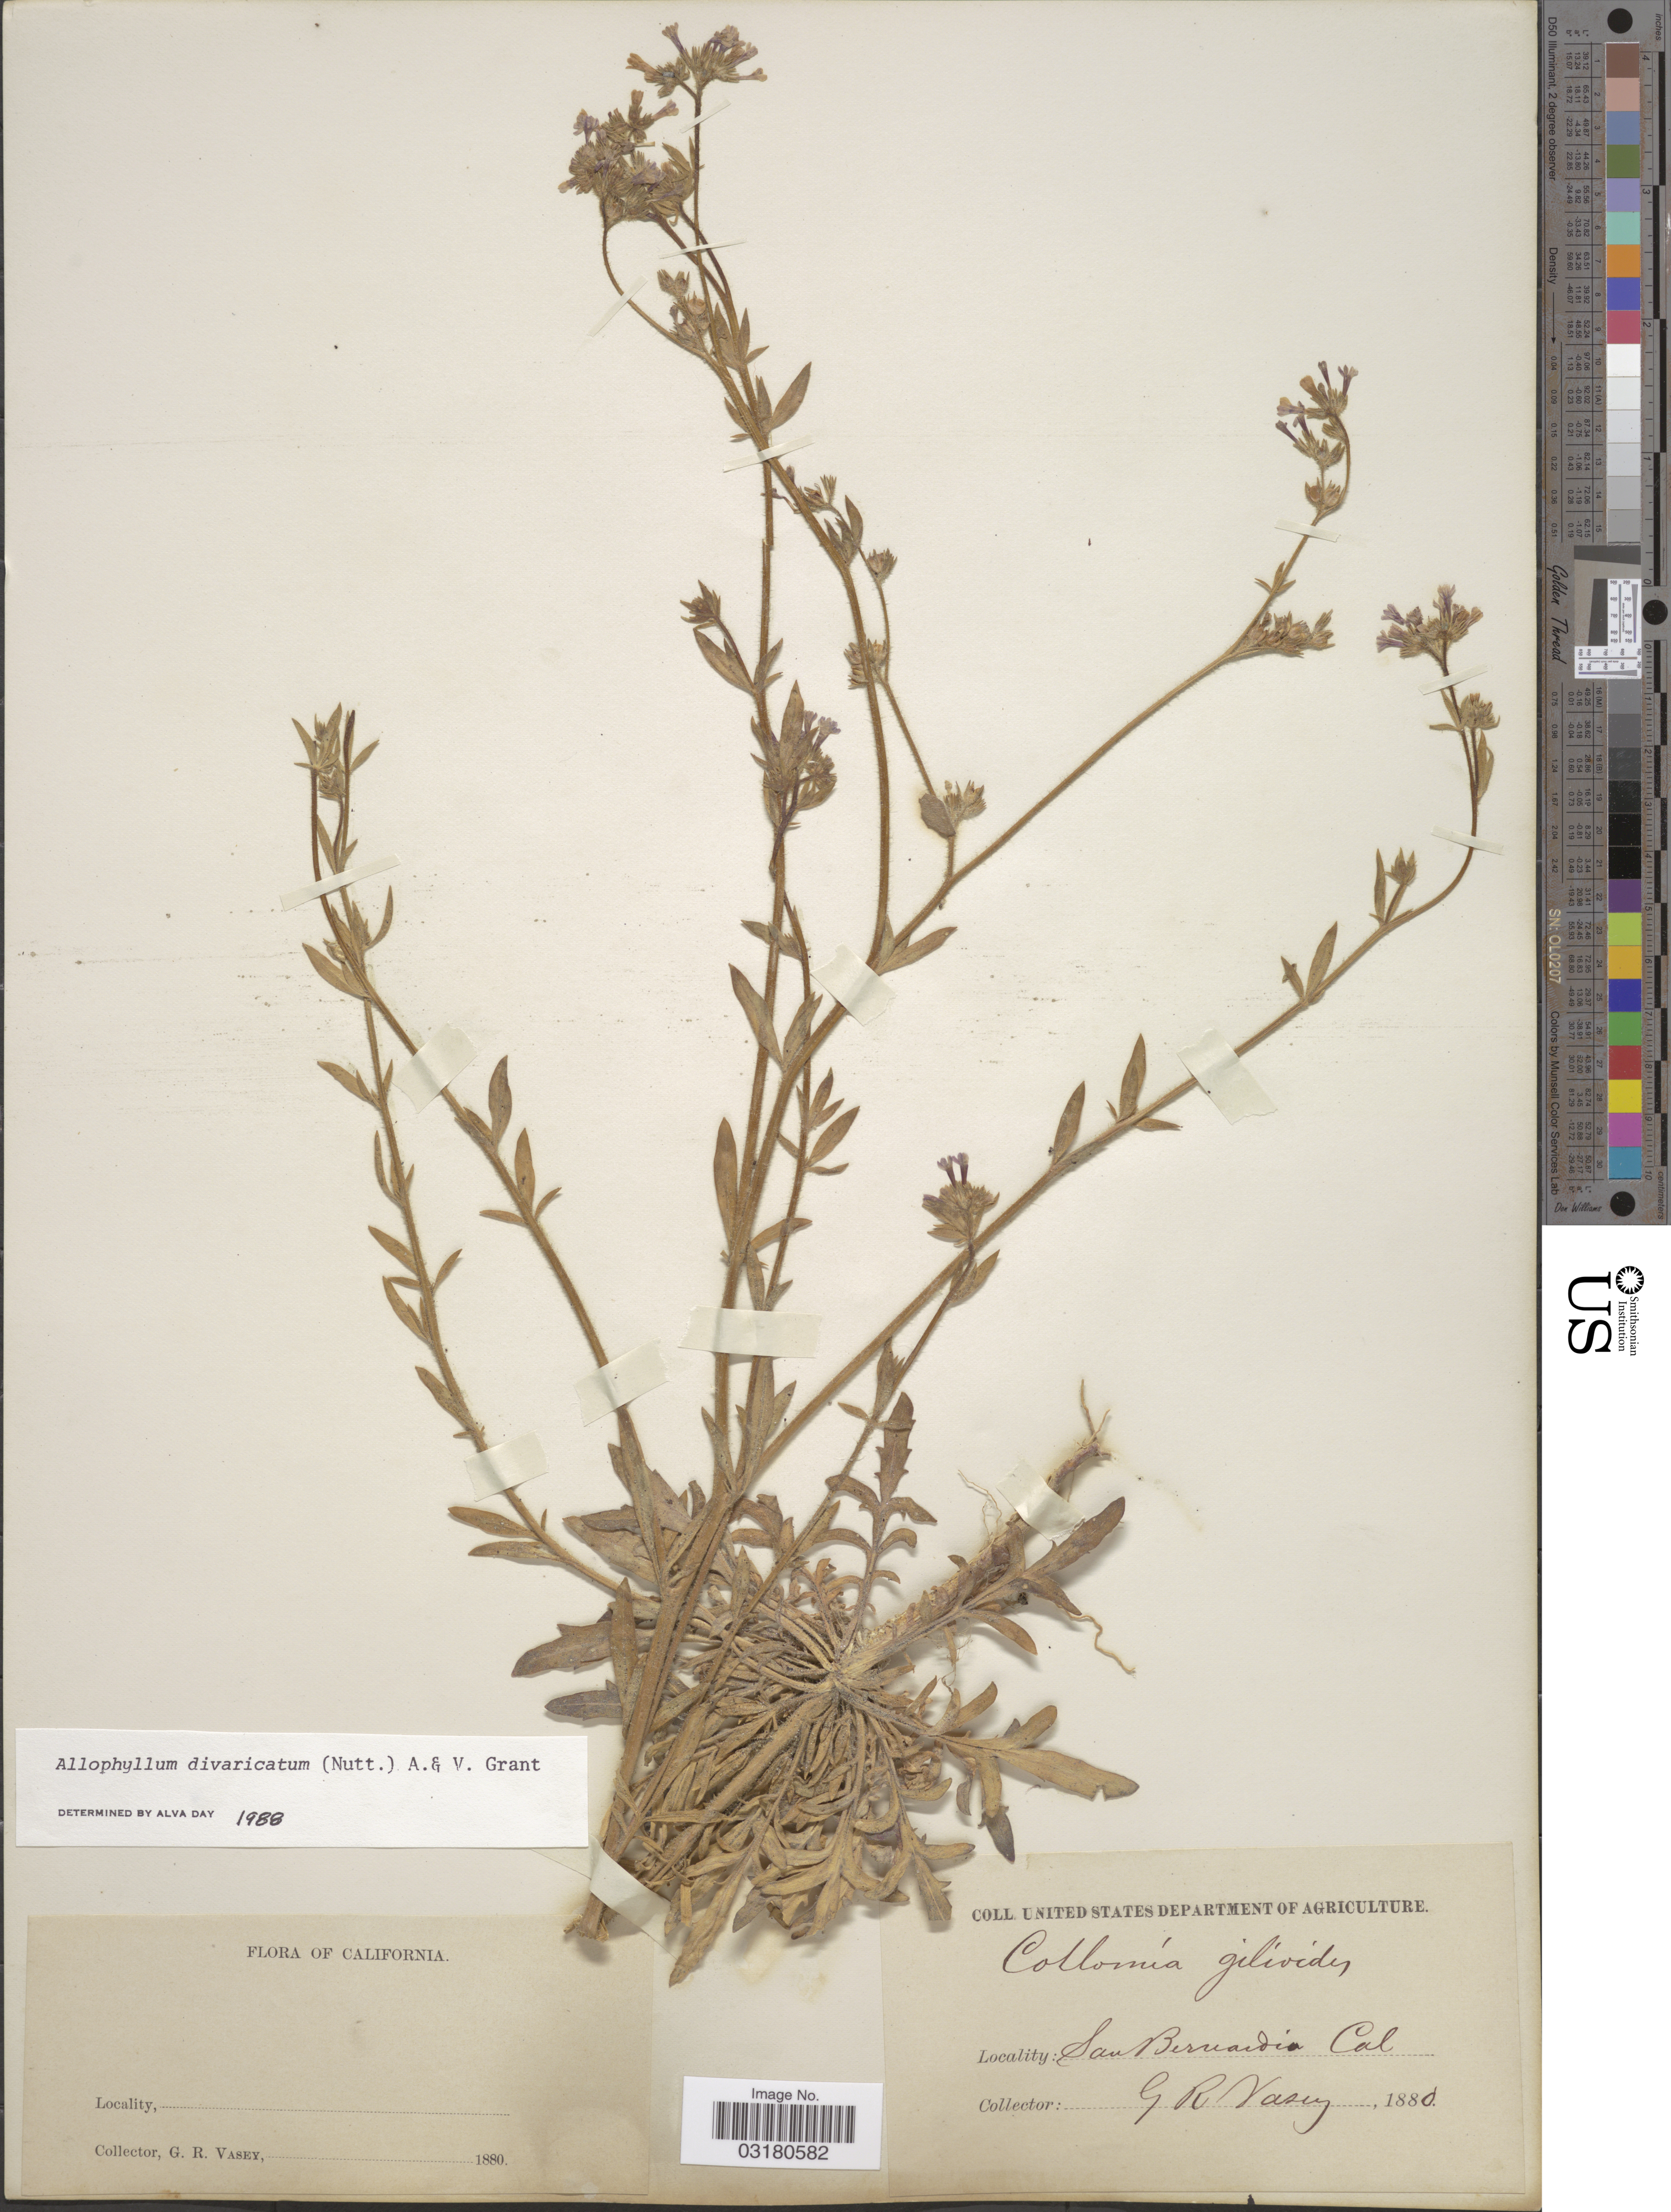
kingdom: Plantae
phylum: Tracheophyta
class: Magnoliopsida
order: Ericales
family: Polemoniaceae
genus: Allophyllum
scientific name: Allophyllum divaricatum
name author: (Nutt.) A.D. Grant & V.E. Grant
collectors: G. R. Vasey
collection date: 1880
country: United States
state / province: California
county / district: San Bernardino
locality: San Bernardino.